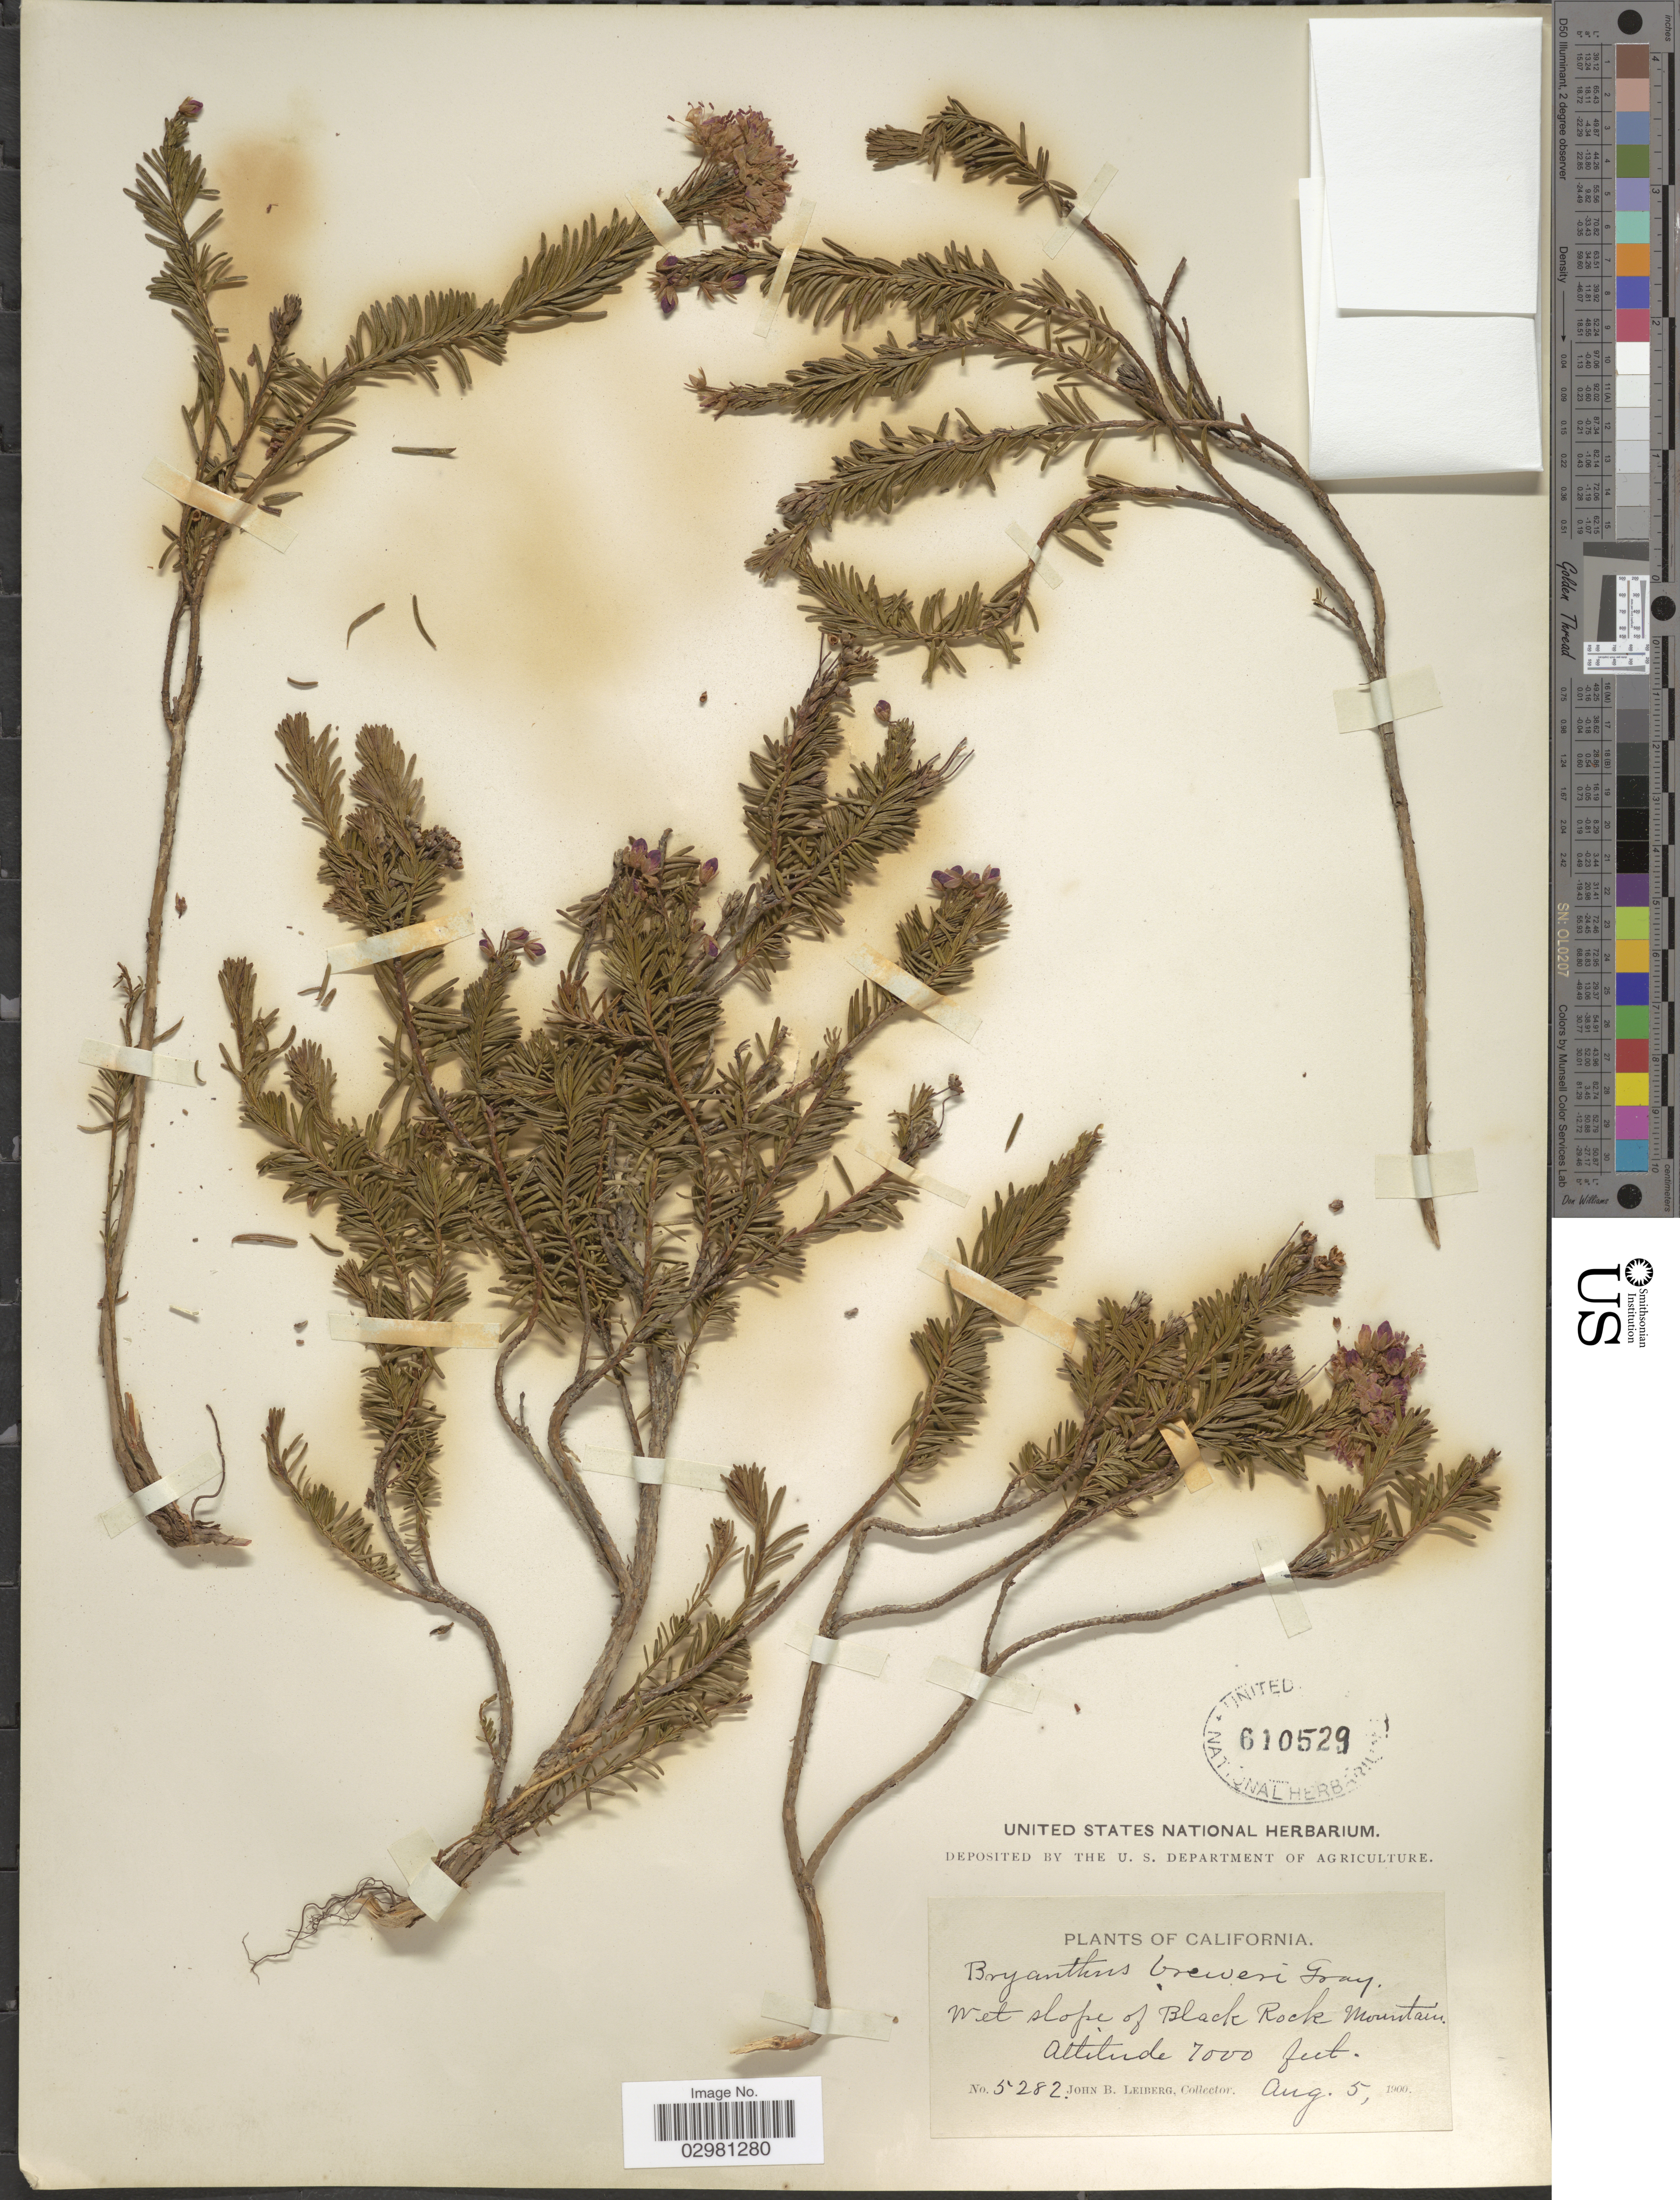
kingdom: Plantae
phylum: Tracheophyta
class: Magnoliopsida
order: Ericales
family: Ericaceae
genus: Phyllodoce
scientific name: Phyllodoce breweri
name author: (A. Gray) A. Heller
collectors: J. B. Leiberg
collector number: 5282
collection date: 1900-08-05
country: United States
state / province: California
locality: Wet slope of Black Rock Mountain.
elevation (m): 2134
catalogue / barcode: US 610529